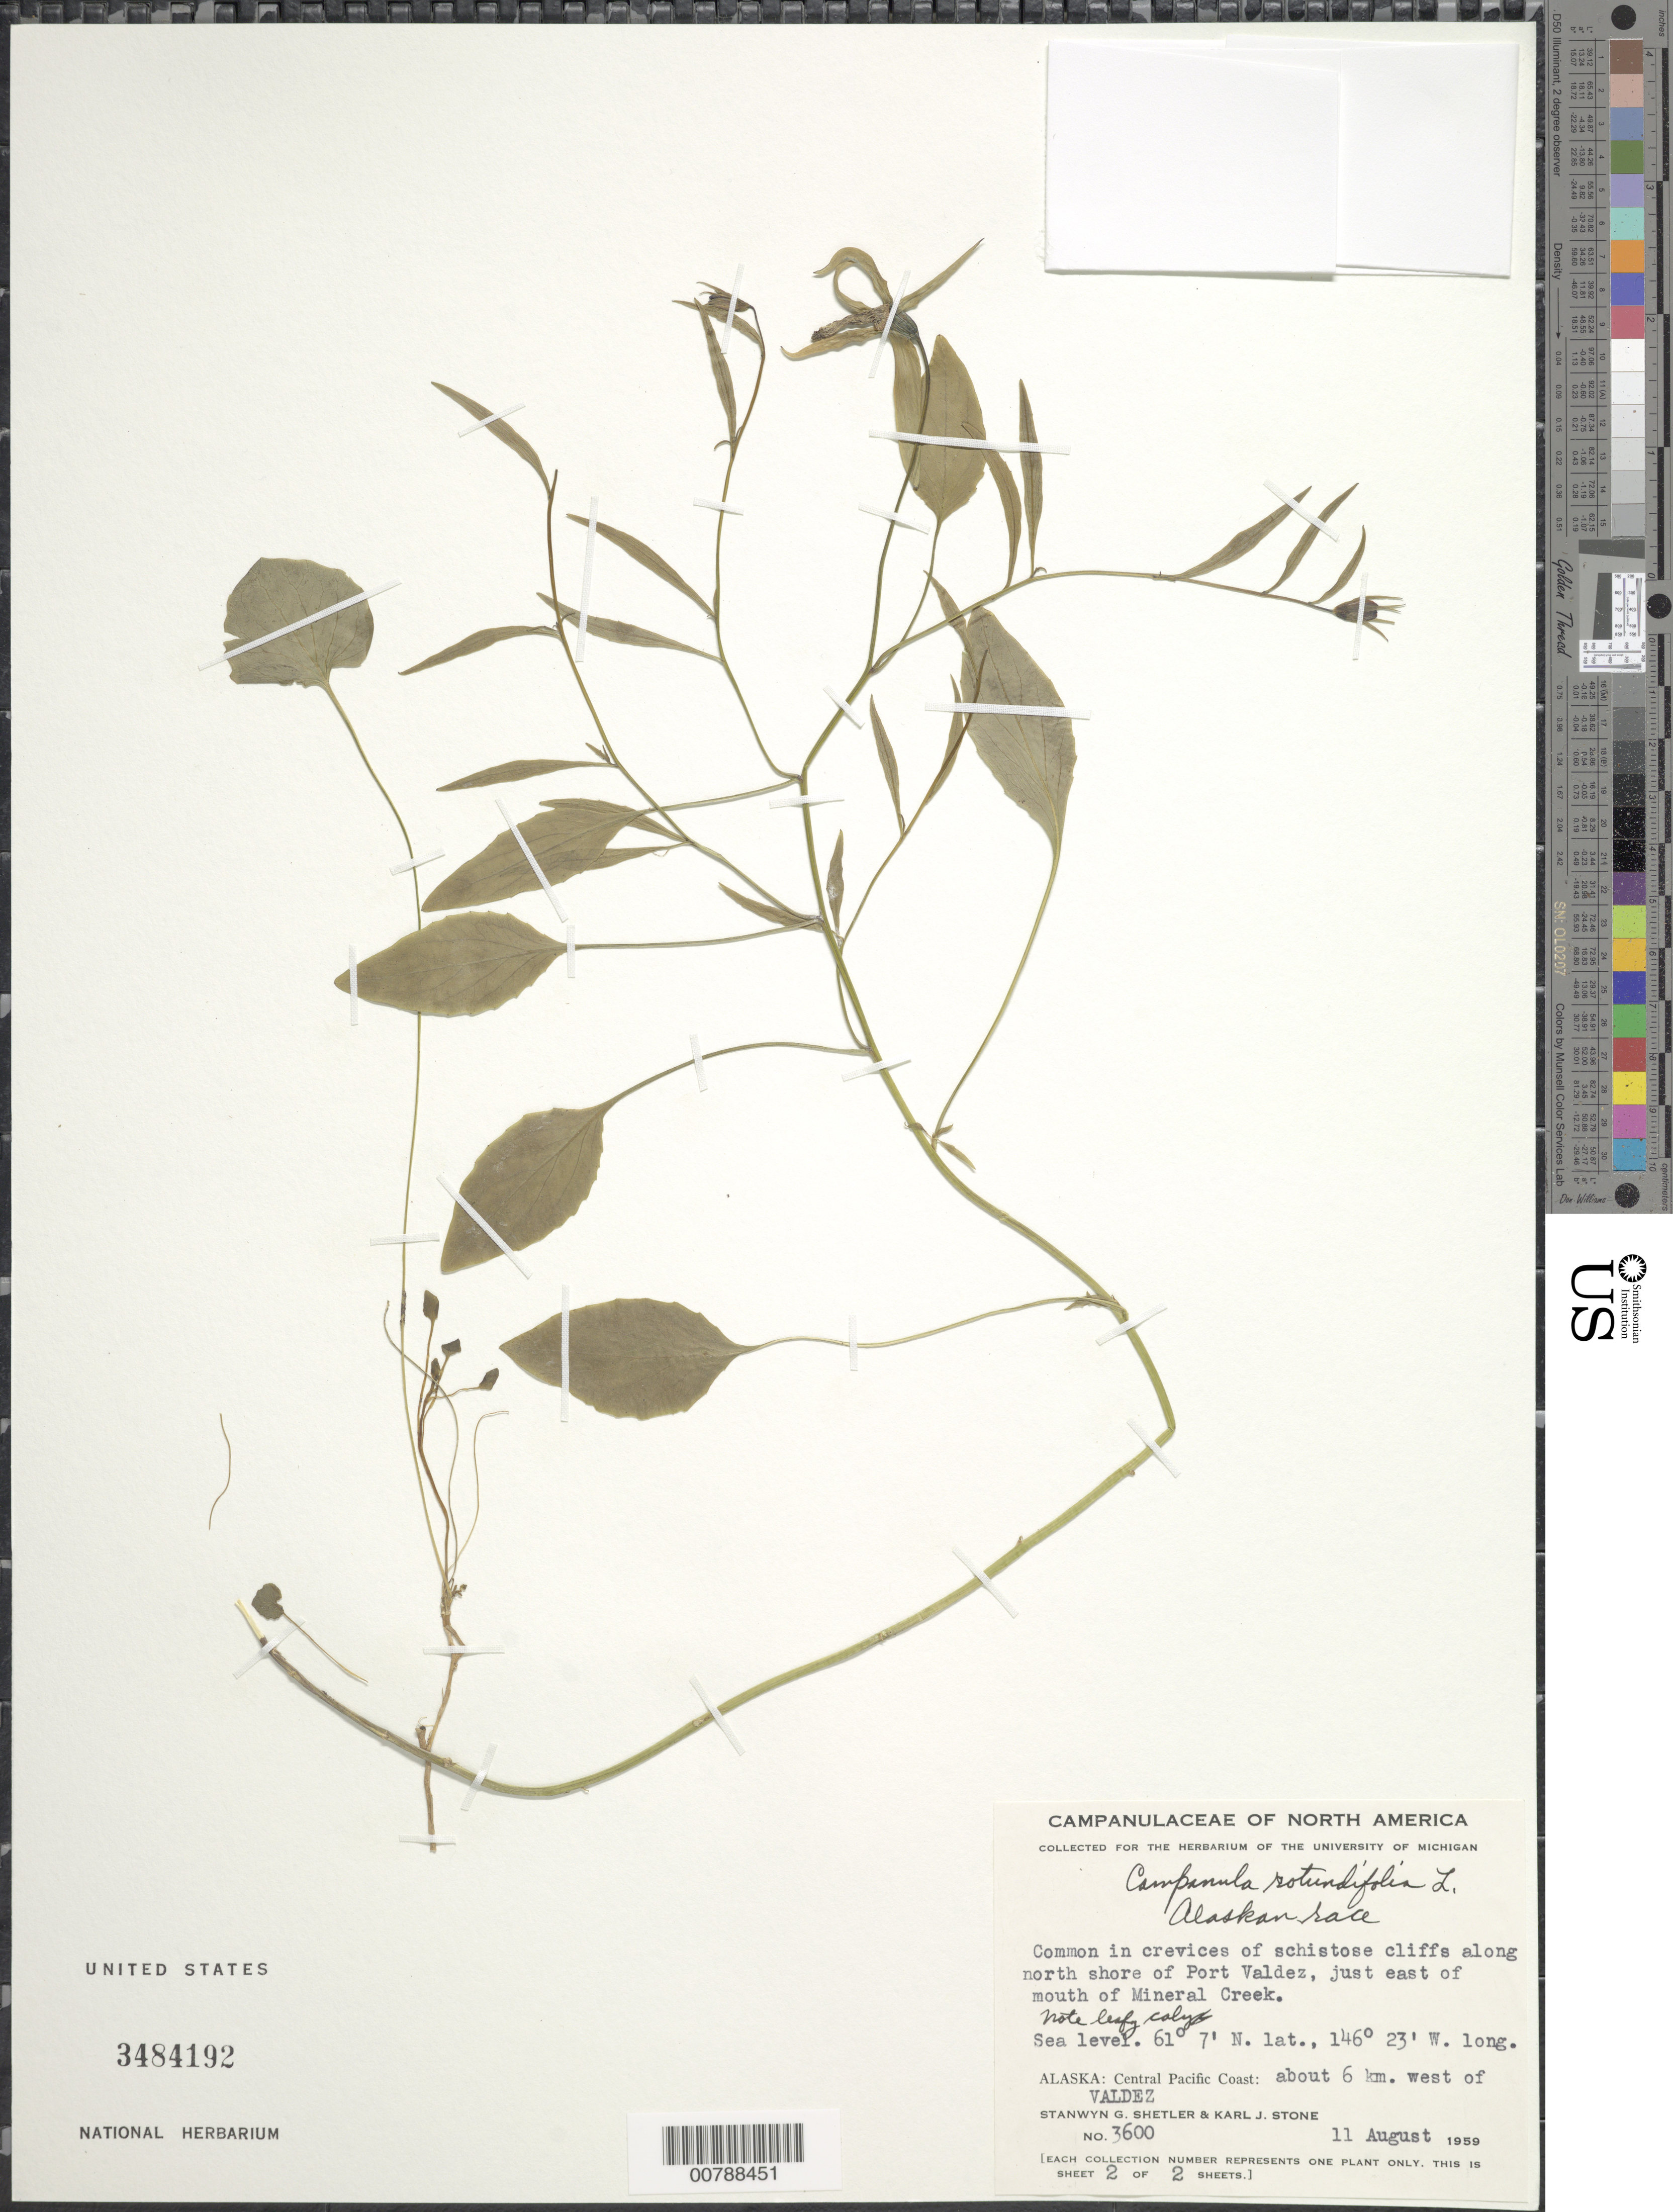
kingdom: Plantae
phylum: Tracheophyta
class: Magnoliopsida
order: Asterales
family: Campanulaceae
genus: Campanula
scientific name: Campanula rotundifolia L. Alaskan race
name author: L.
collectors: S. Shetler & K. J. Stone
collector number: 3600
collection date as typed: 11 August 1959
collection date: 1959-08-11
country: United States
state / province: Alaska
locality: Central Pacific Coast. Along north shore of Port Valdez, just east of mouth of Mineral Creek.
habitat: Common in crevices of schistose cliffs .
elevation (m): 0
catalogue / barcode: US 3484192